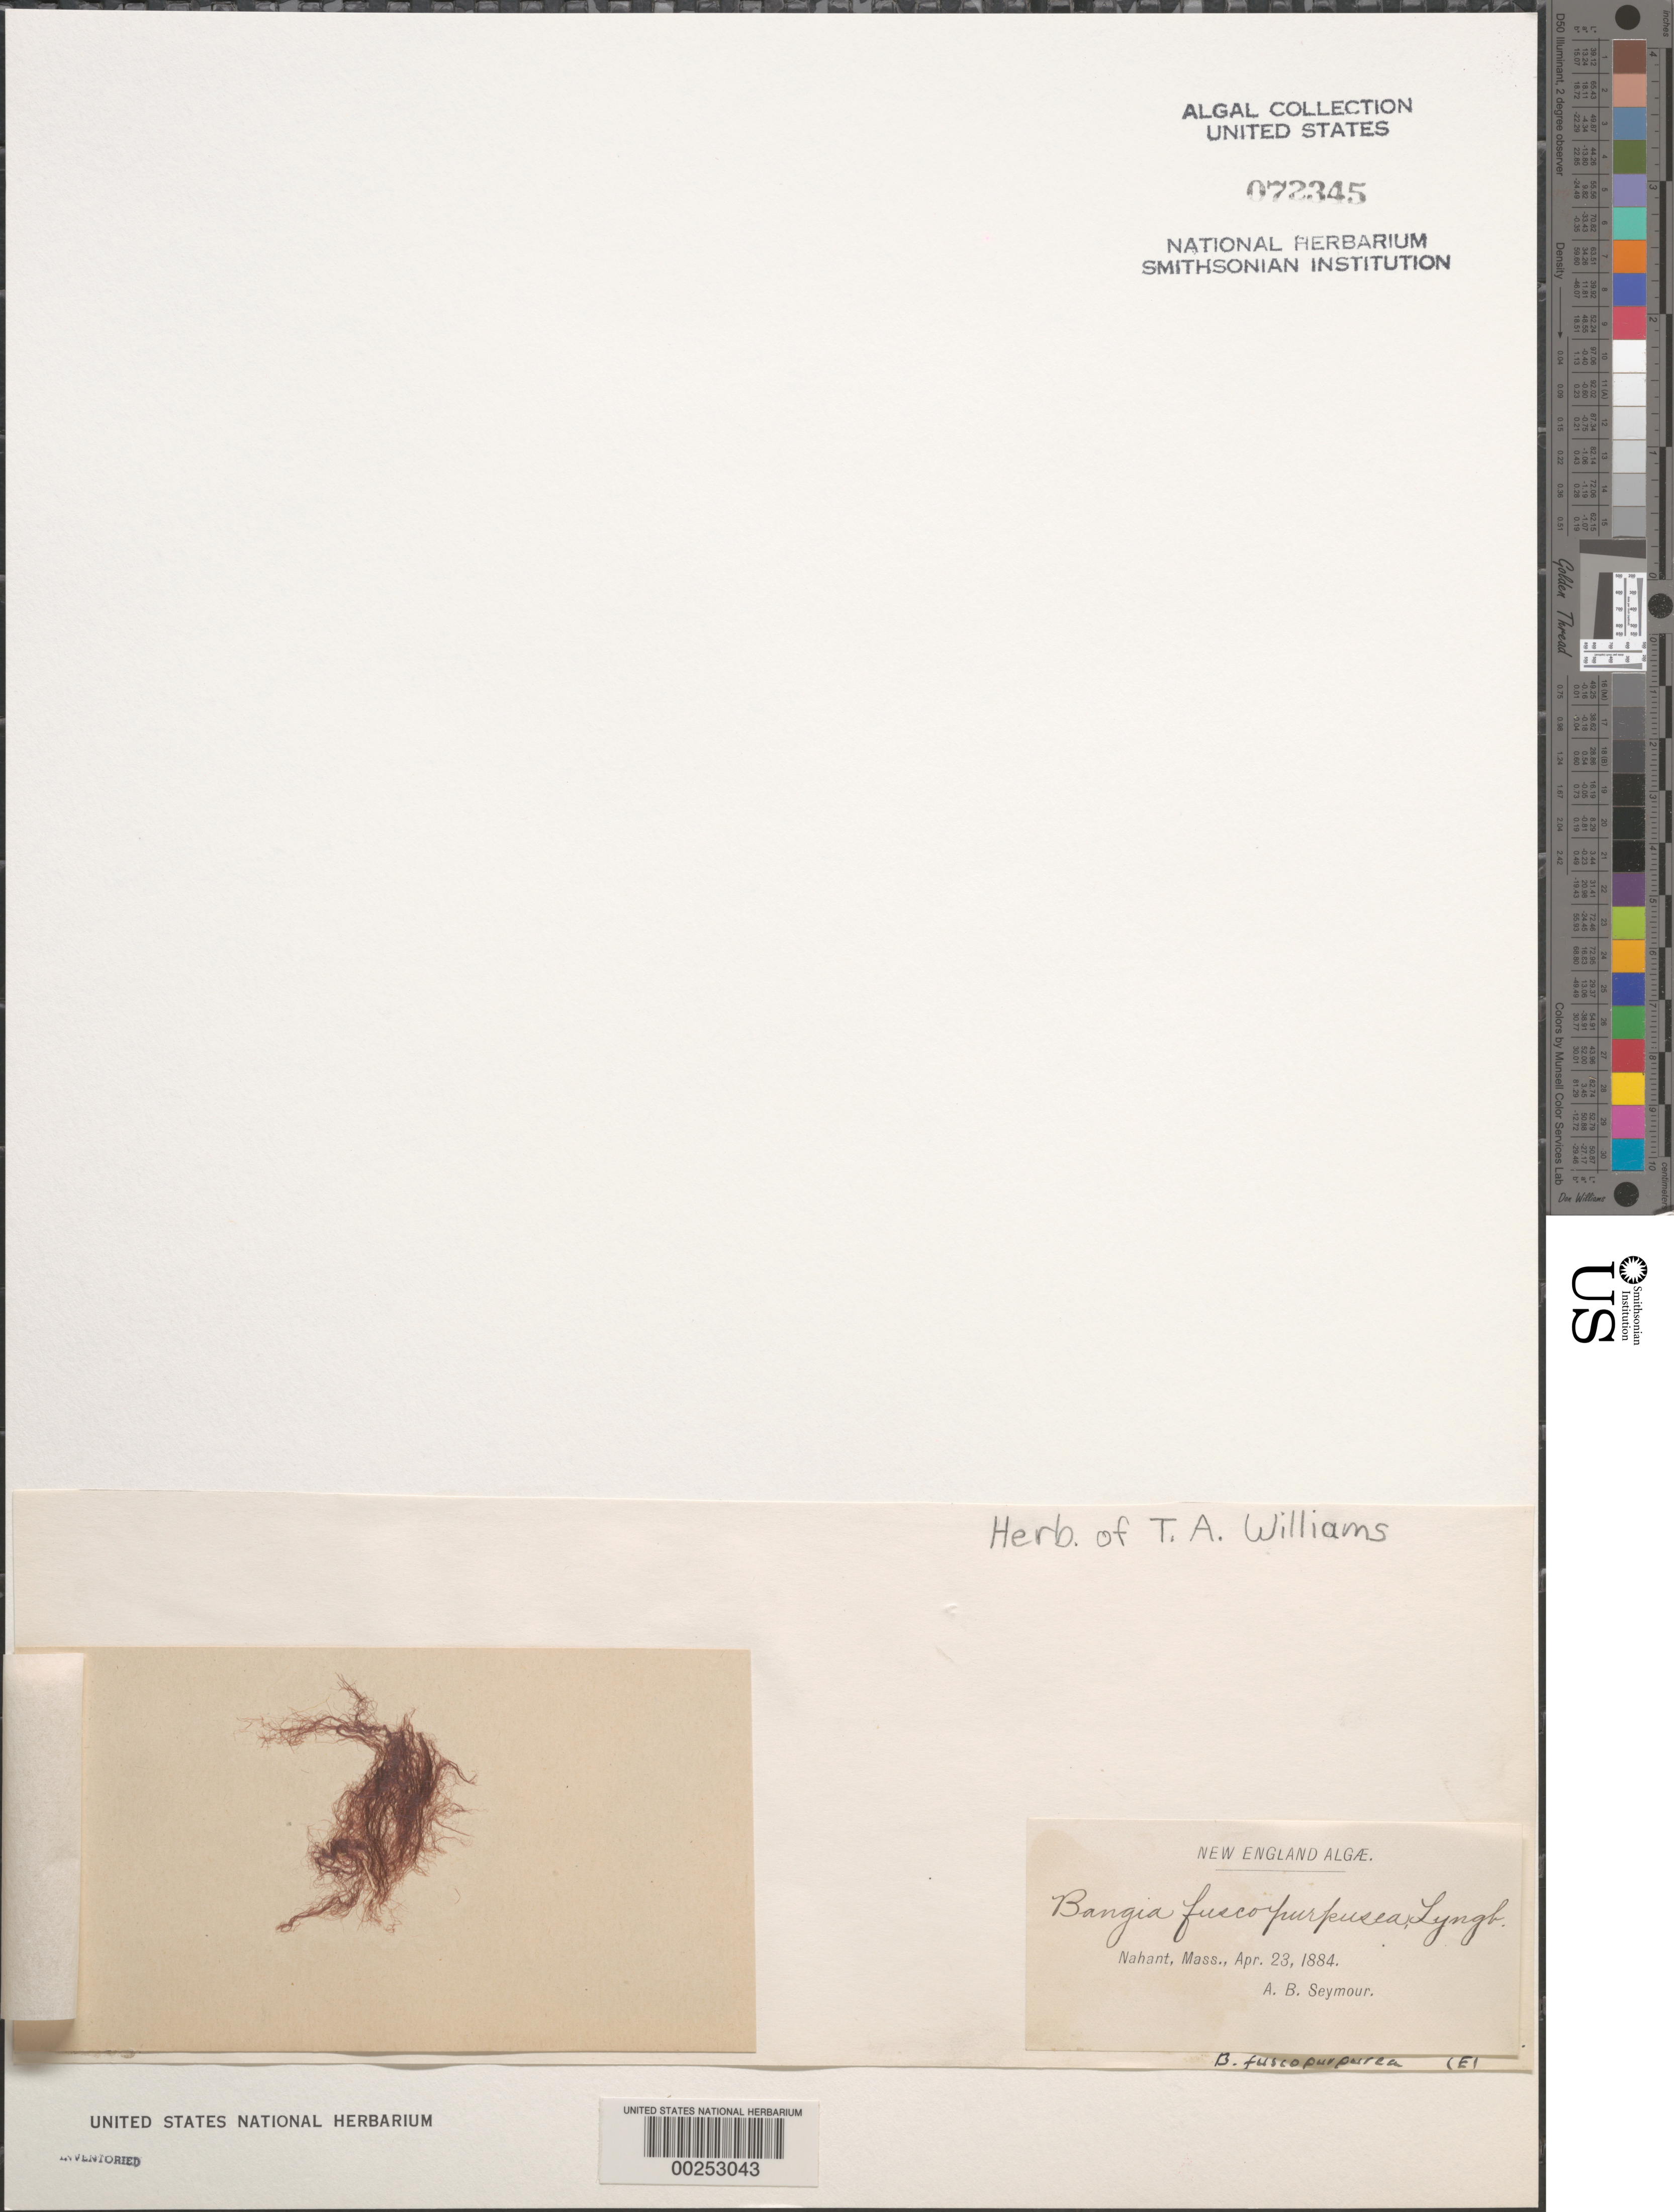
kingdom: Plantae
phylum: Rhodophyta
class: Bangiophyceae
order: Bangiales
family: Bangiaceae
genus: Bangia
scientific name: Bangia fuscopurpurea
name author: (Dillwyn) Lyngb.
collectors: A. Seymour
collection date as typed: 23 Apr 1884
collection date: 1884-04-23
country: United States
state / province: Massachusetts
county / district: Essex County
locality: Nahant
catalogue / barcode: US 72345